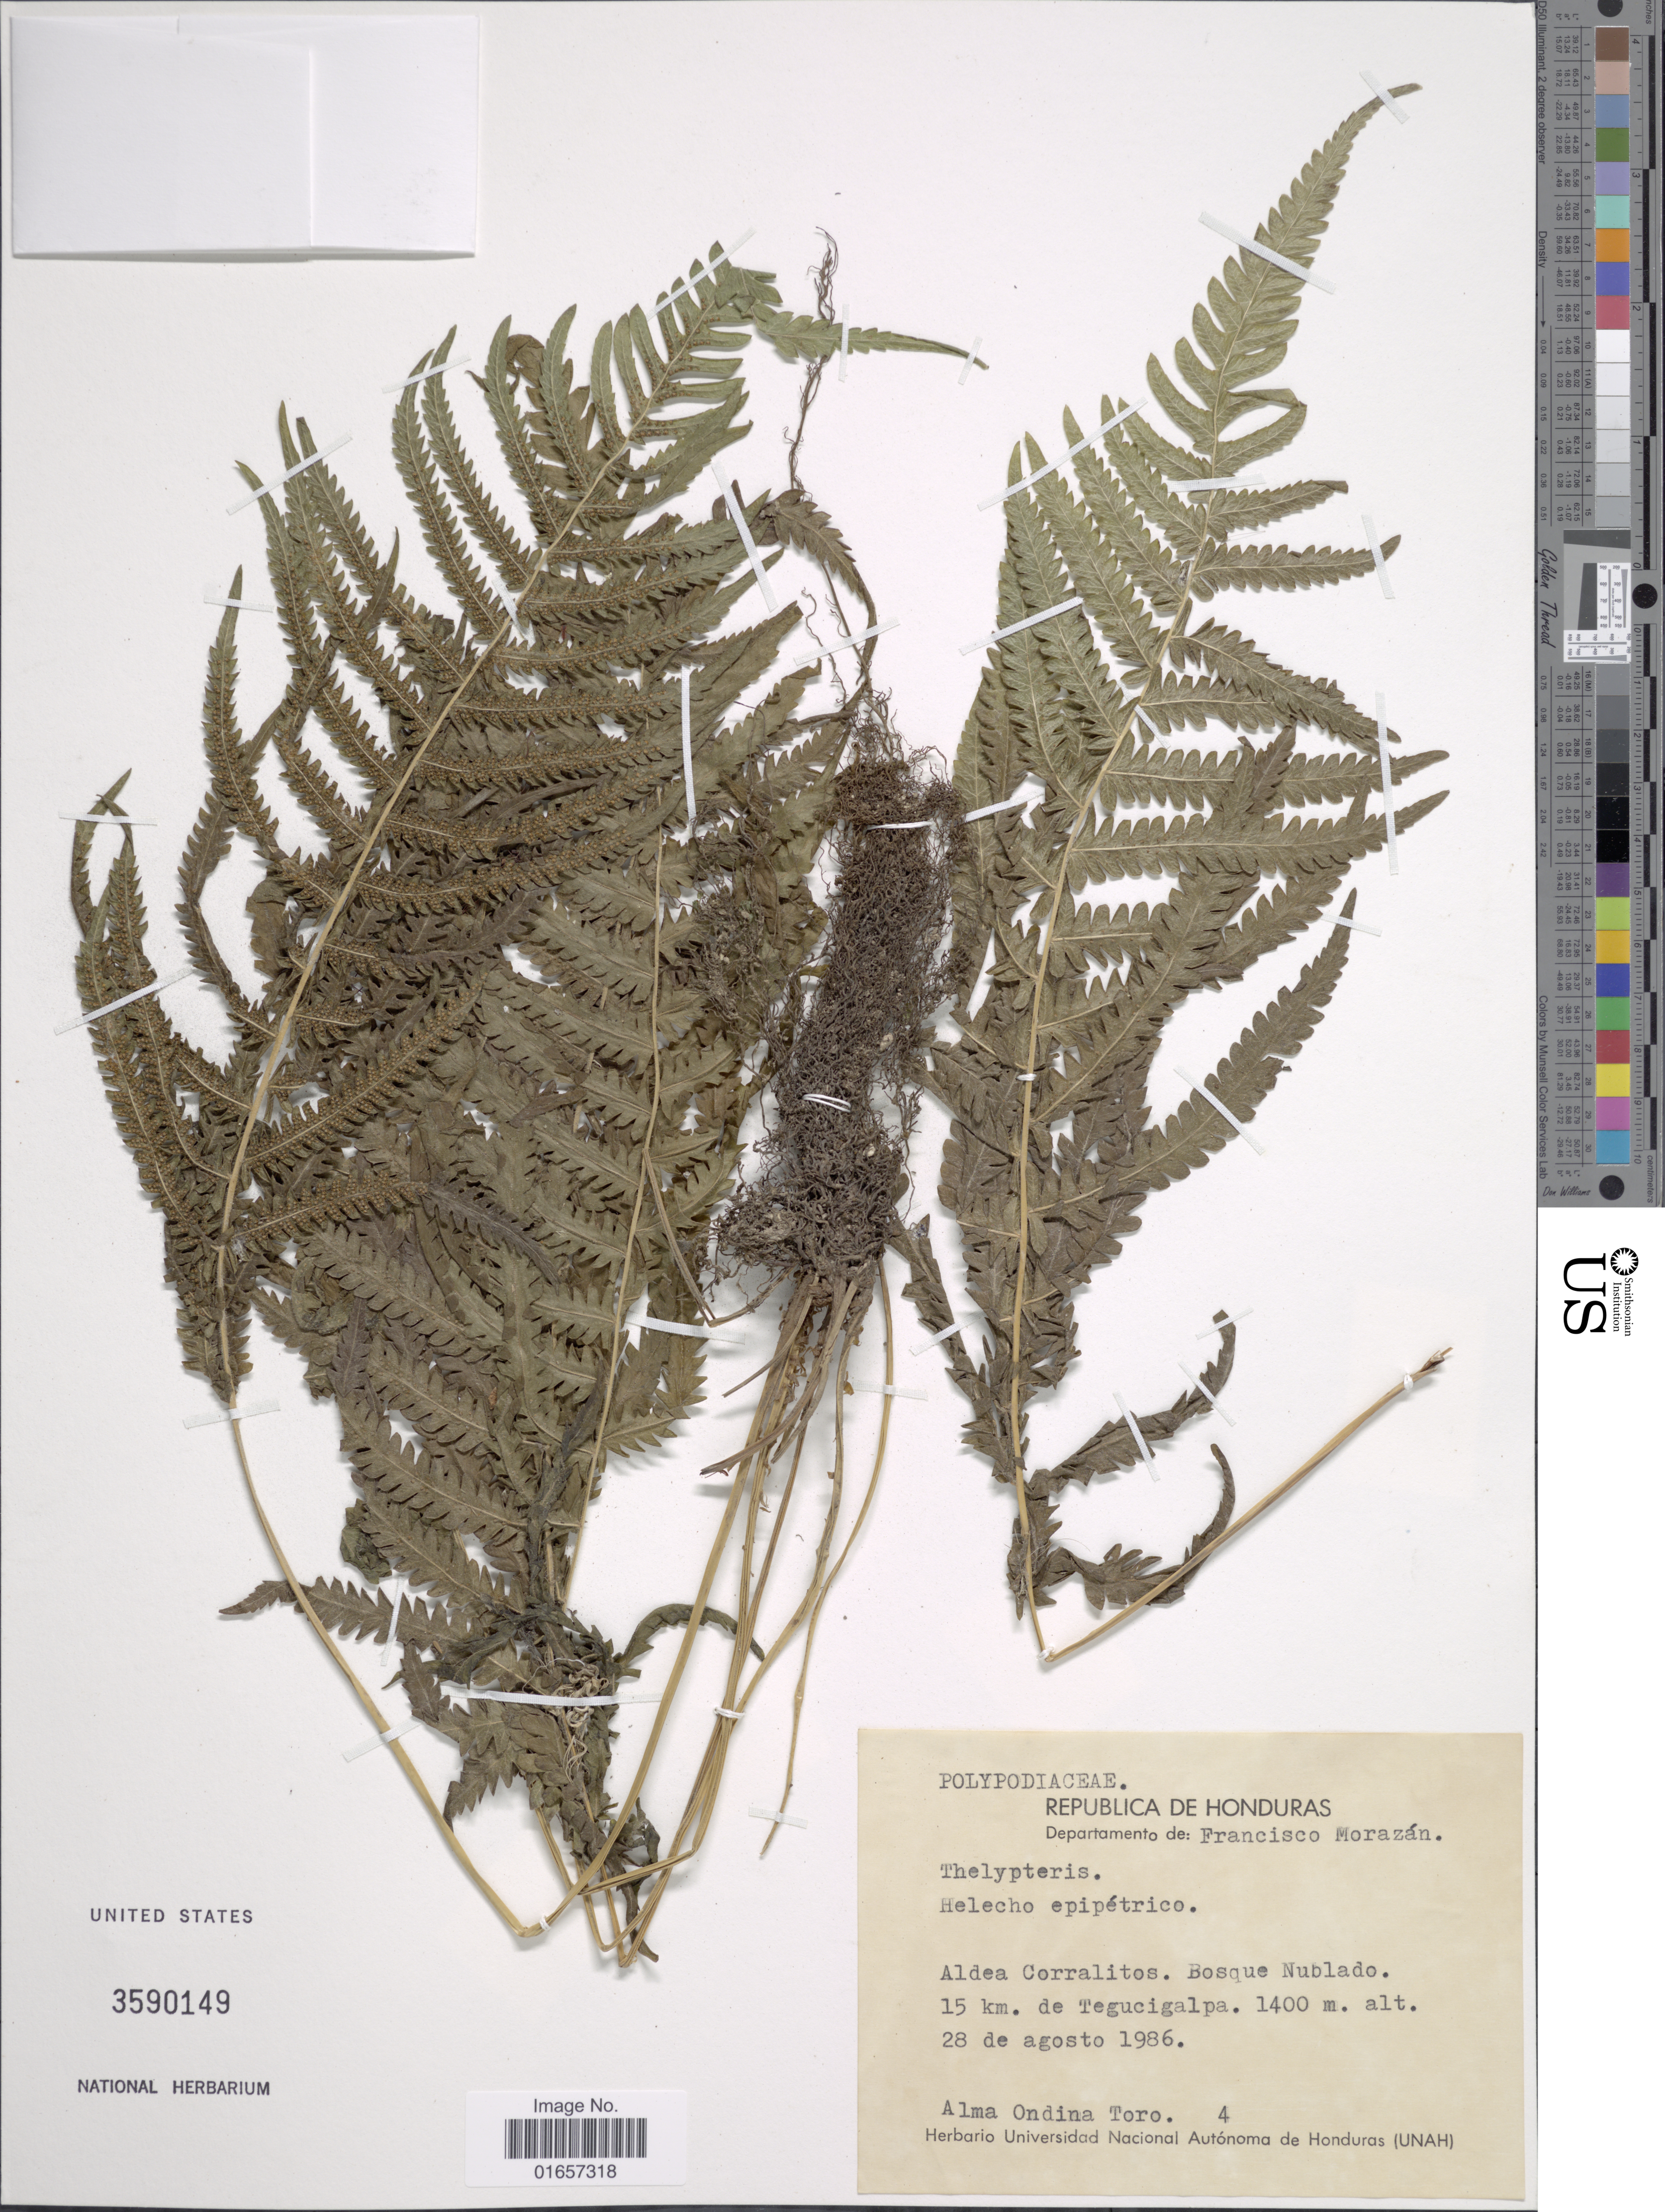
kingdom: Plantae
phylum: Tracheophyta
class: Polypodiopsida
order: Polypodiales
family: Thelypteridaceae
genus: Christella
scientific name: Christella hispidula var. hispidula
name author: (Decne.) Holttum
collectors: A. Toro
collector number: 4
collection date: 1986-09-28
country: Honduras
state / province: Fco. Morazán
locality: Aldea Corralitos, bosque Nublado, 15 km. de Tegucigalpa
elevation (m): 1400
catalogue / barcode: US 3590149